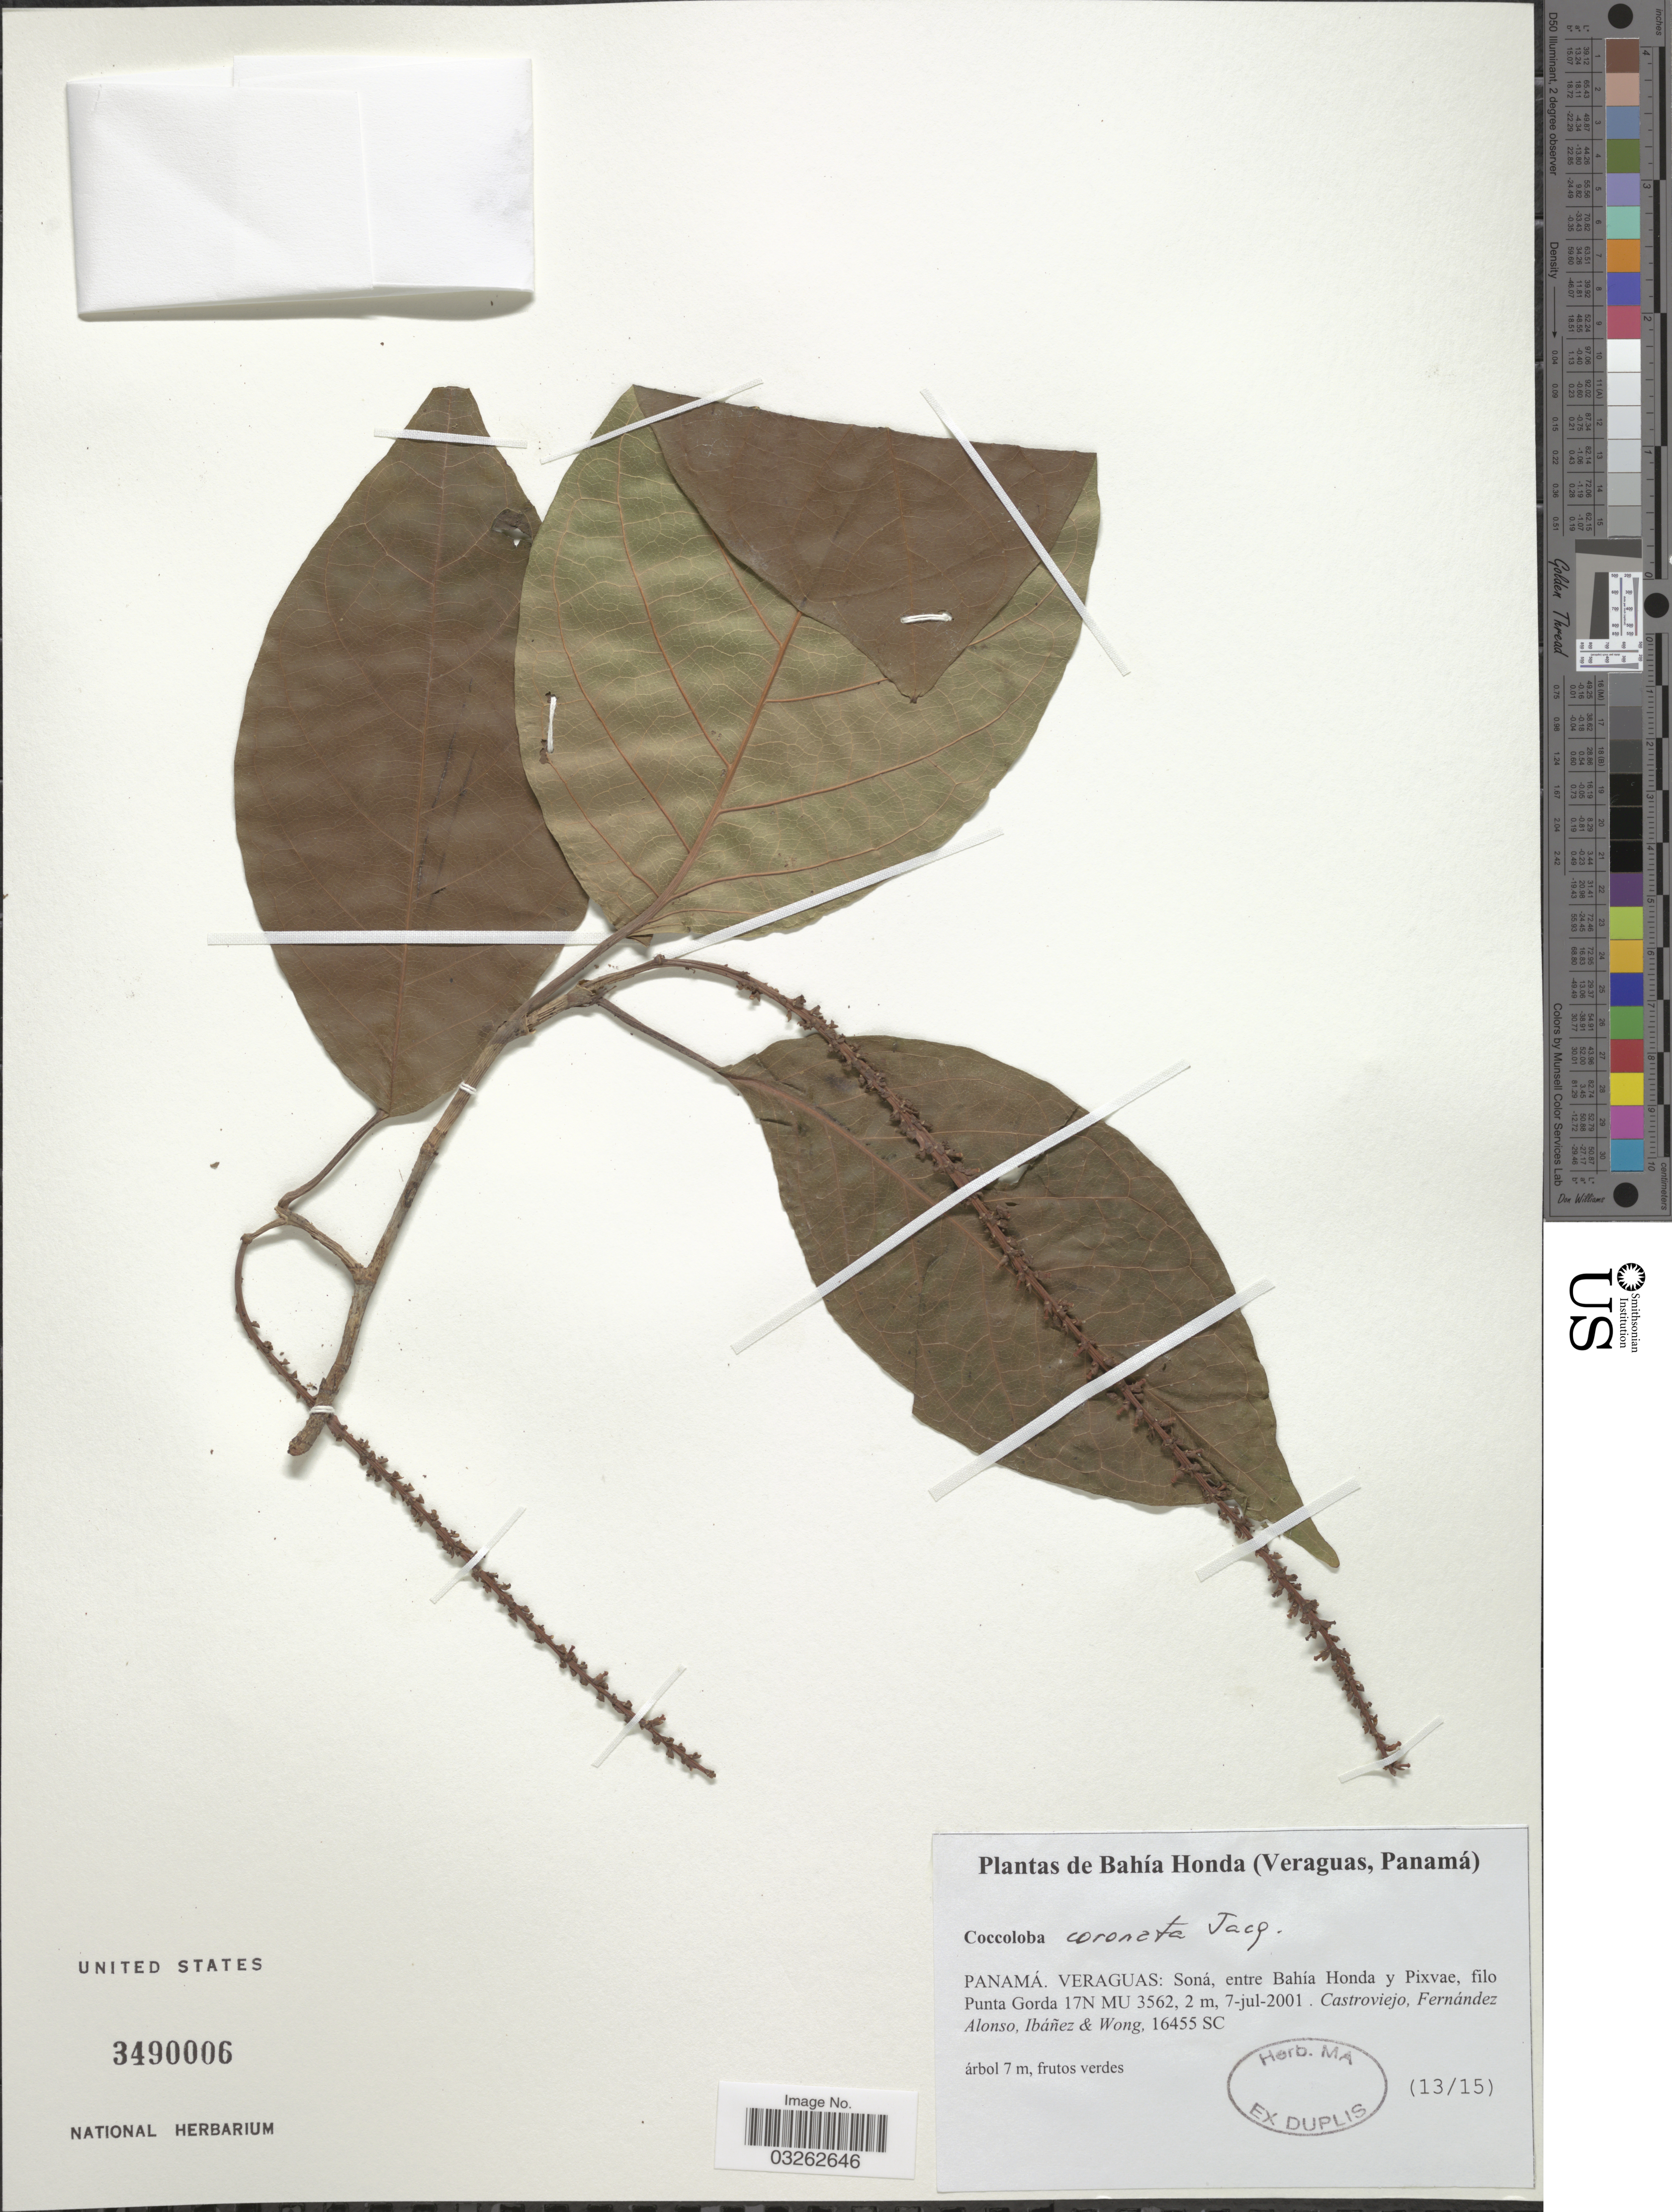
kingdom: Plantae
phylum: Tracheophyta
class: Magnoliopsida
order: Caryophyllales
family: Polygonaceae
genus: Coccoloba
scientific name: Coccoloba coronata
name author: Jacq.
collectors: Castroviejo, --, Fernández Alonso, Ibáñez & -. Wong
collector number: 16455 SC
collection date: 2001-07-07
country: Panama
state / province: Veraguas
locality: Bahía Honda. Soná, entre Bahía Honda y Pixvae, filo Punta Gorda 17N MU 3562.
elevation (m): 2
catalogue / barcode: US 3490006